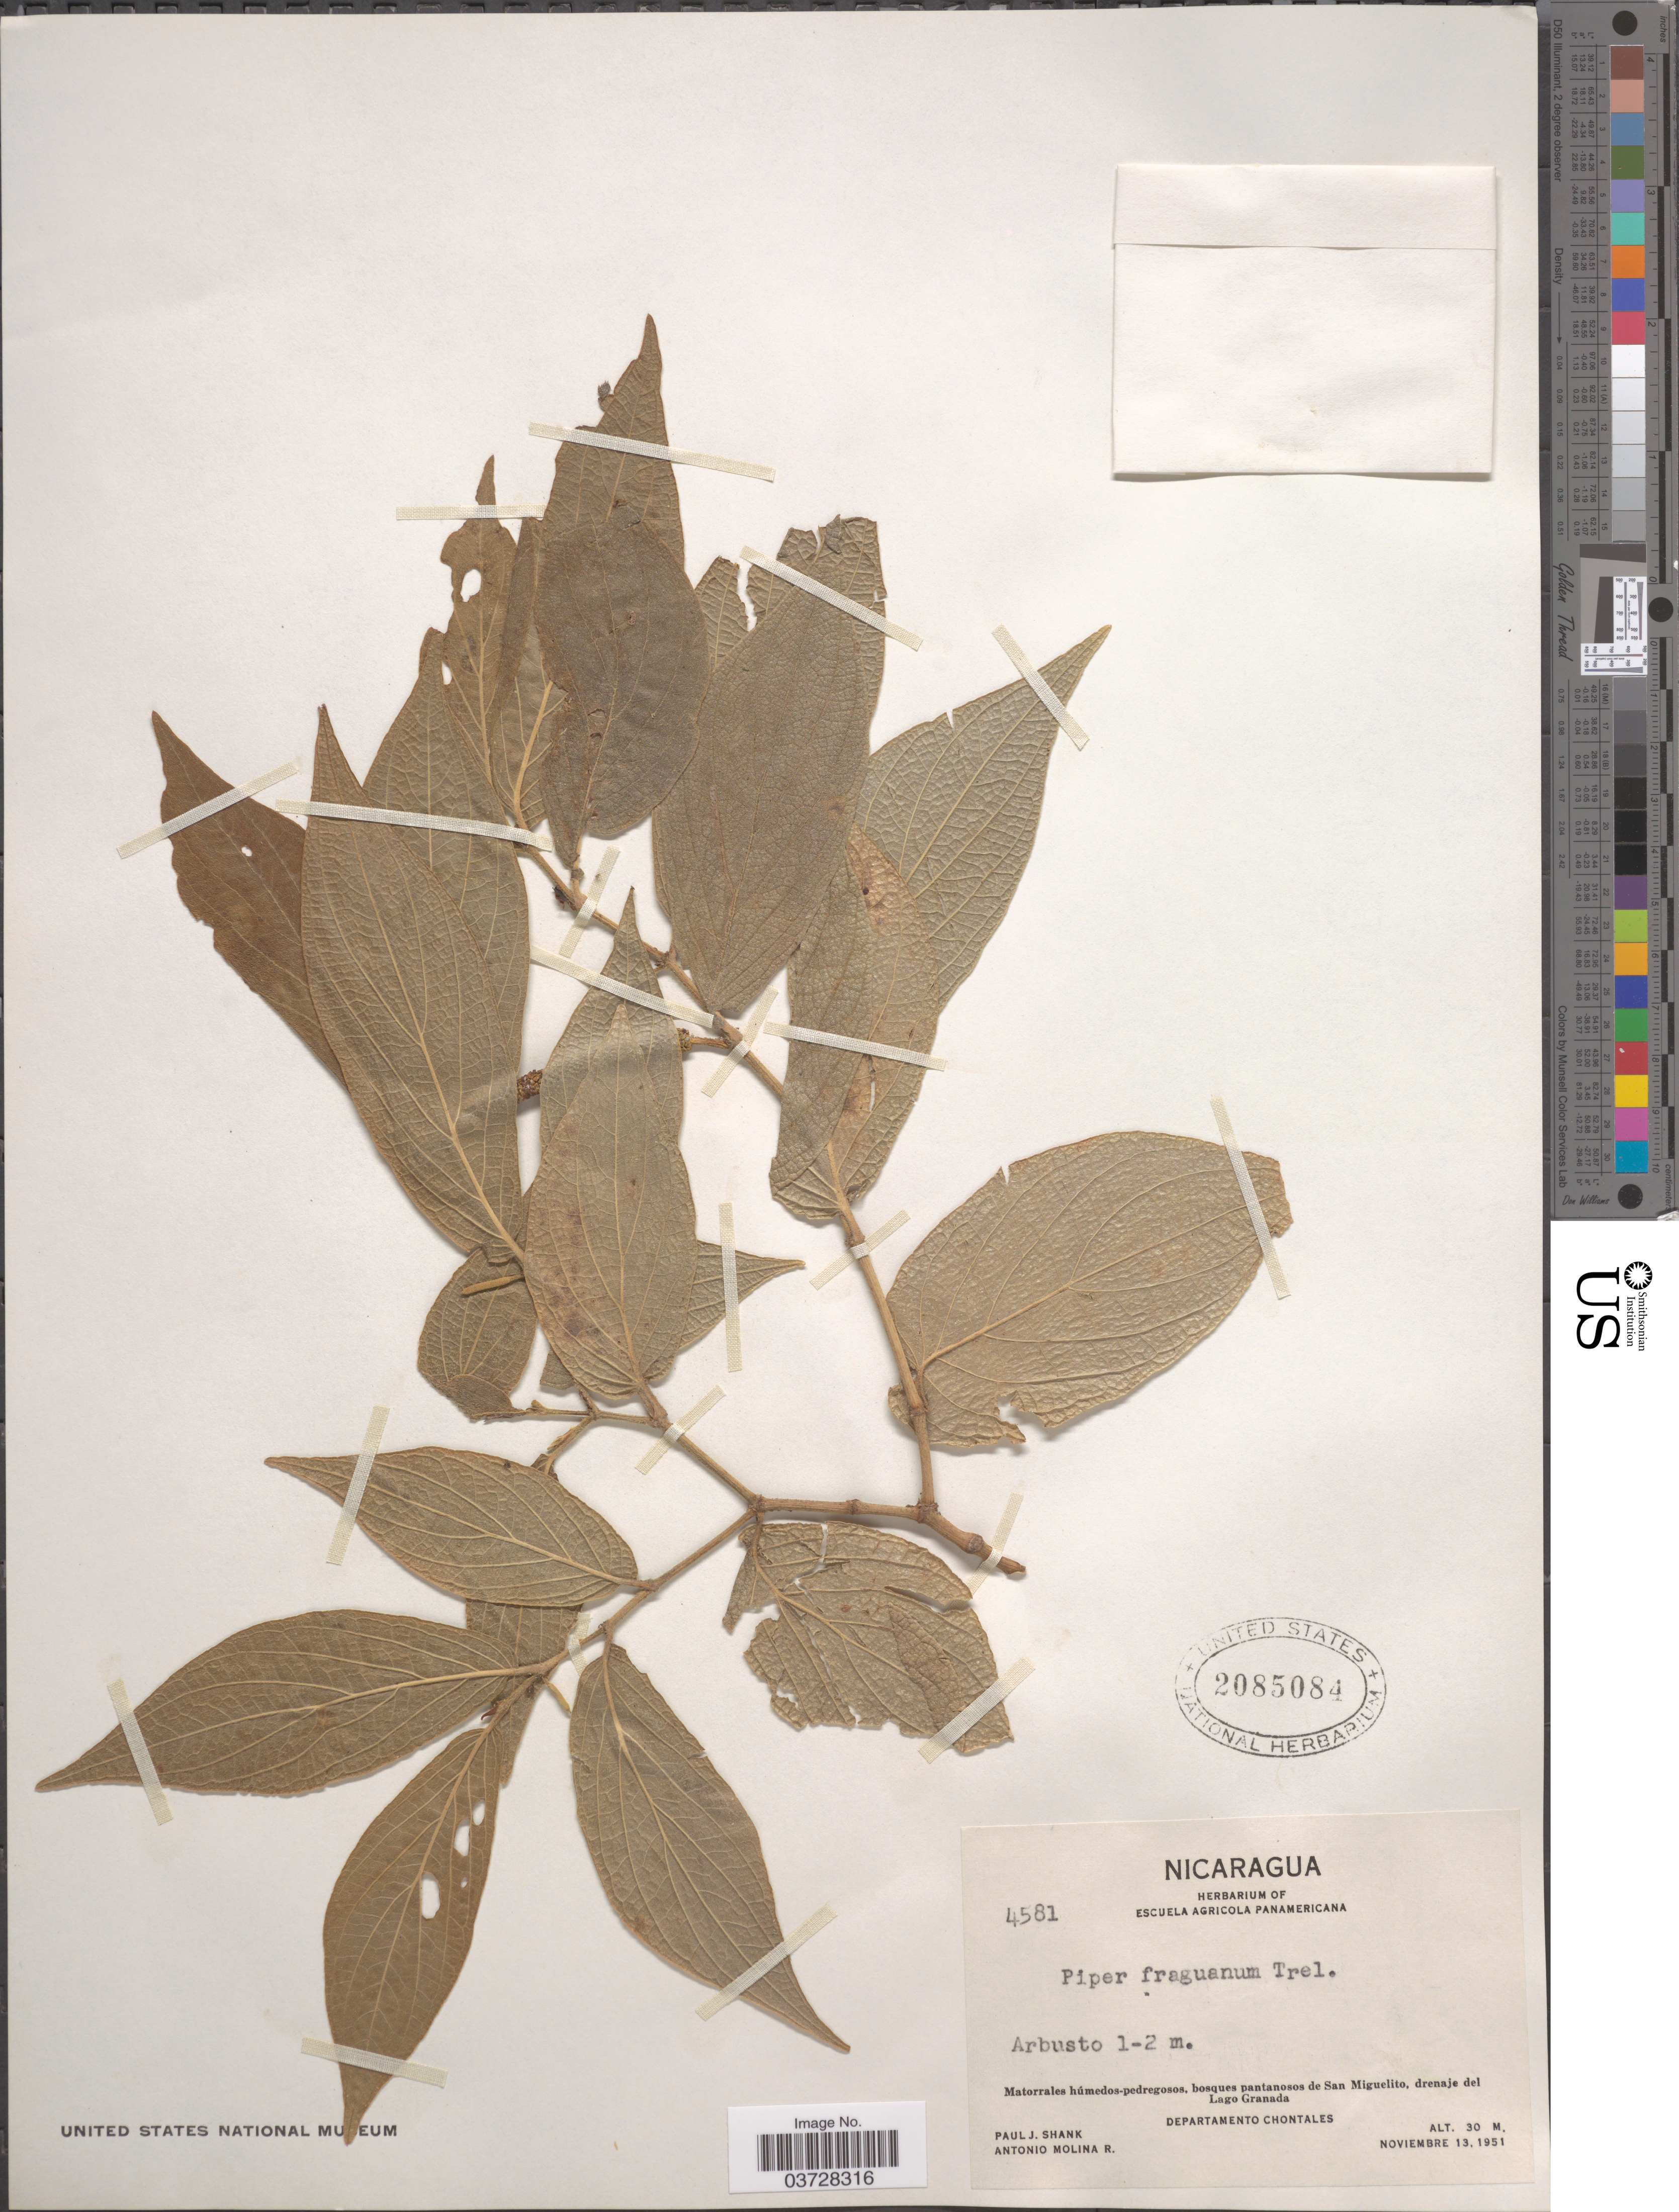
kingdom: Plantae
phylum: Tracheophyta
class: Magnoliopsida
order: Piperales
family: Piperaceae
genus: Piper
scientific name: Piper fraguanum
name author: Trel.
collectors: P. J. Shank & A. Molina R.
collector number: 4581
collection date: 1951-11-13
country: Nicaragua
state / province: Chontales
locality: Bosques pantanosos de San Miguelito, drenaje del Lago Granada. Departamento Chontales.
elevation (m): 30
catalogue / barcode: US 2085084